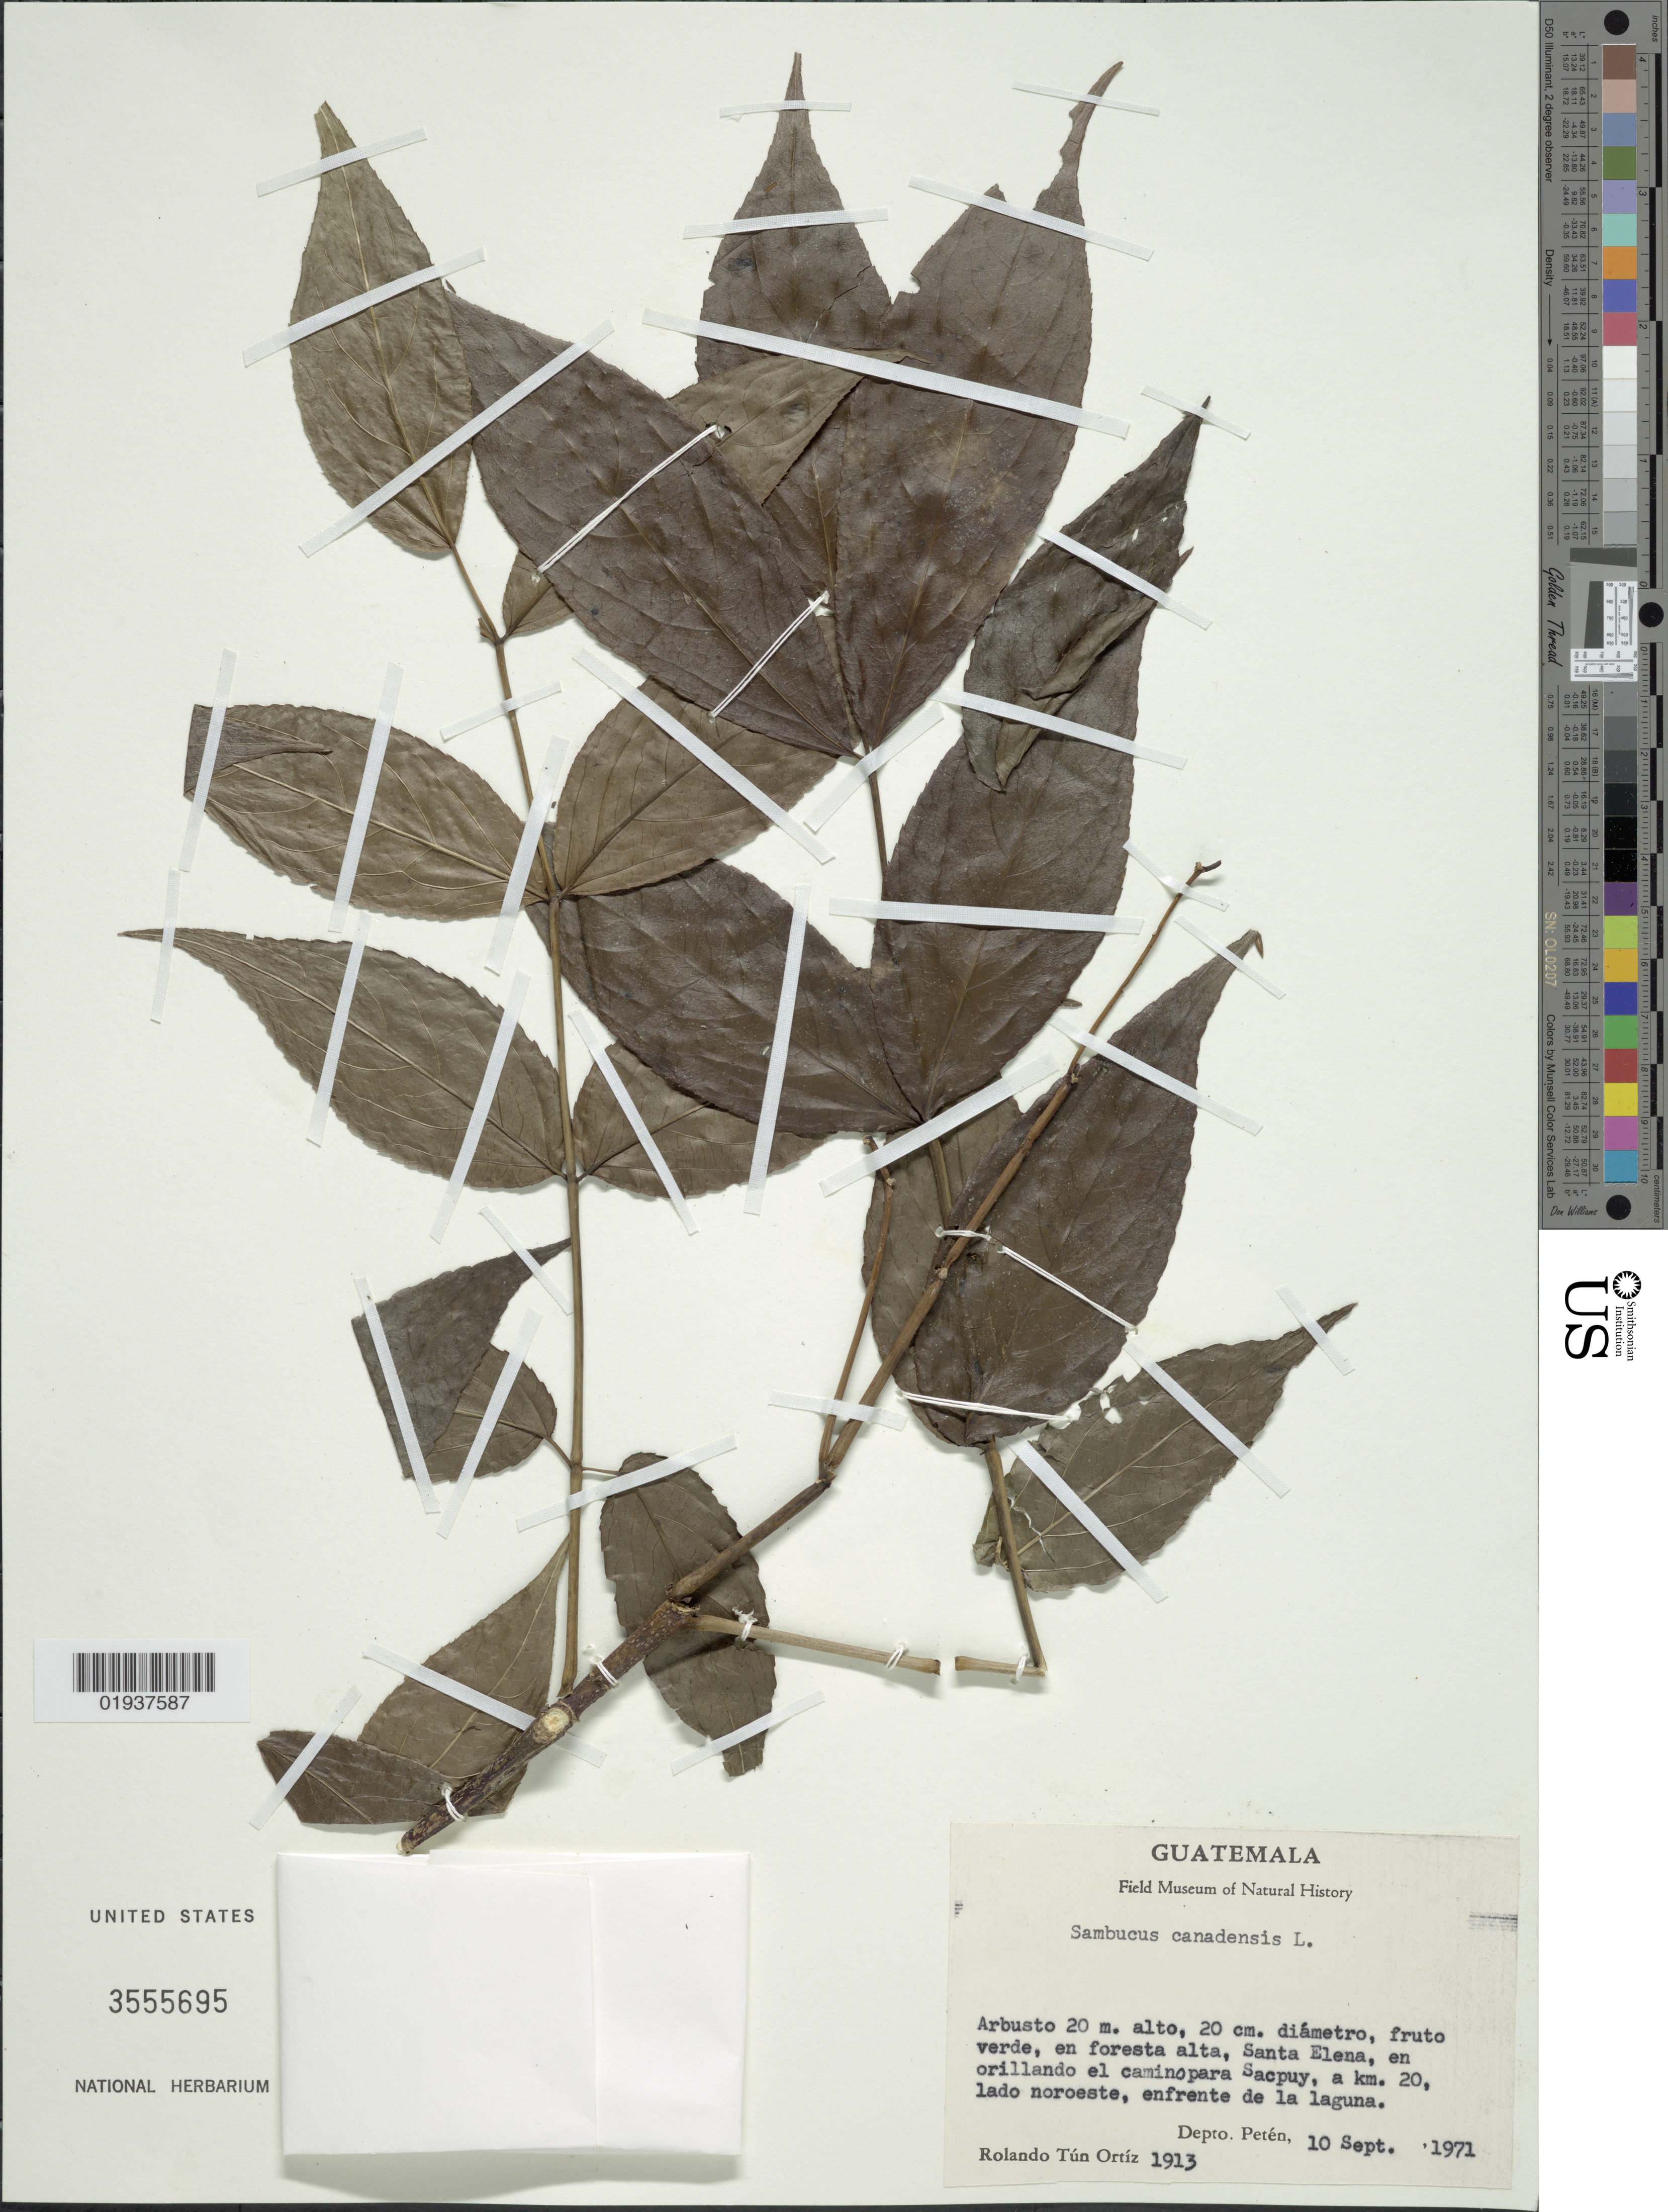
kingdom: Plantae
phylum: Tracheophyta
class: Magnoliopsida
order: Dipsacales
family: Viburnaceae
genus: Sambucus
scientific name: Sambucus mexicana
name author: C. Presl ex DC.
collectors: R. Tún Ortíz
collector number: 1913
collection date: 1971-09-10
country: Guatemala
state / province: El Petén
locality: Santa Elena, en orillando el caminopara Sacpuy, a km. 20, lado noroeste, enfrente de la laguna, Depto. Petén.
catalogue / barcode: US 3555695